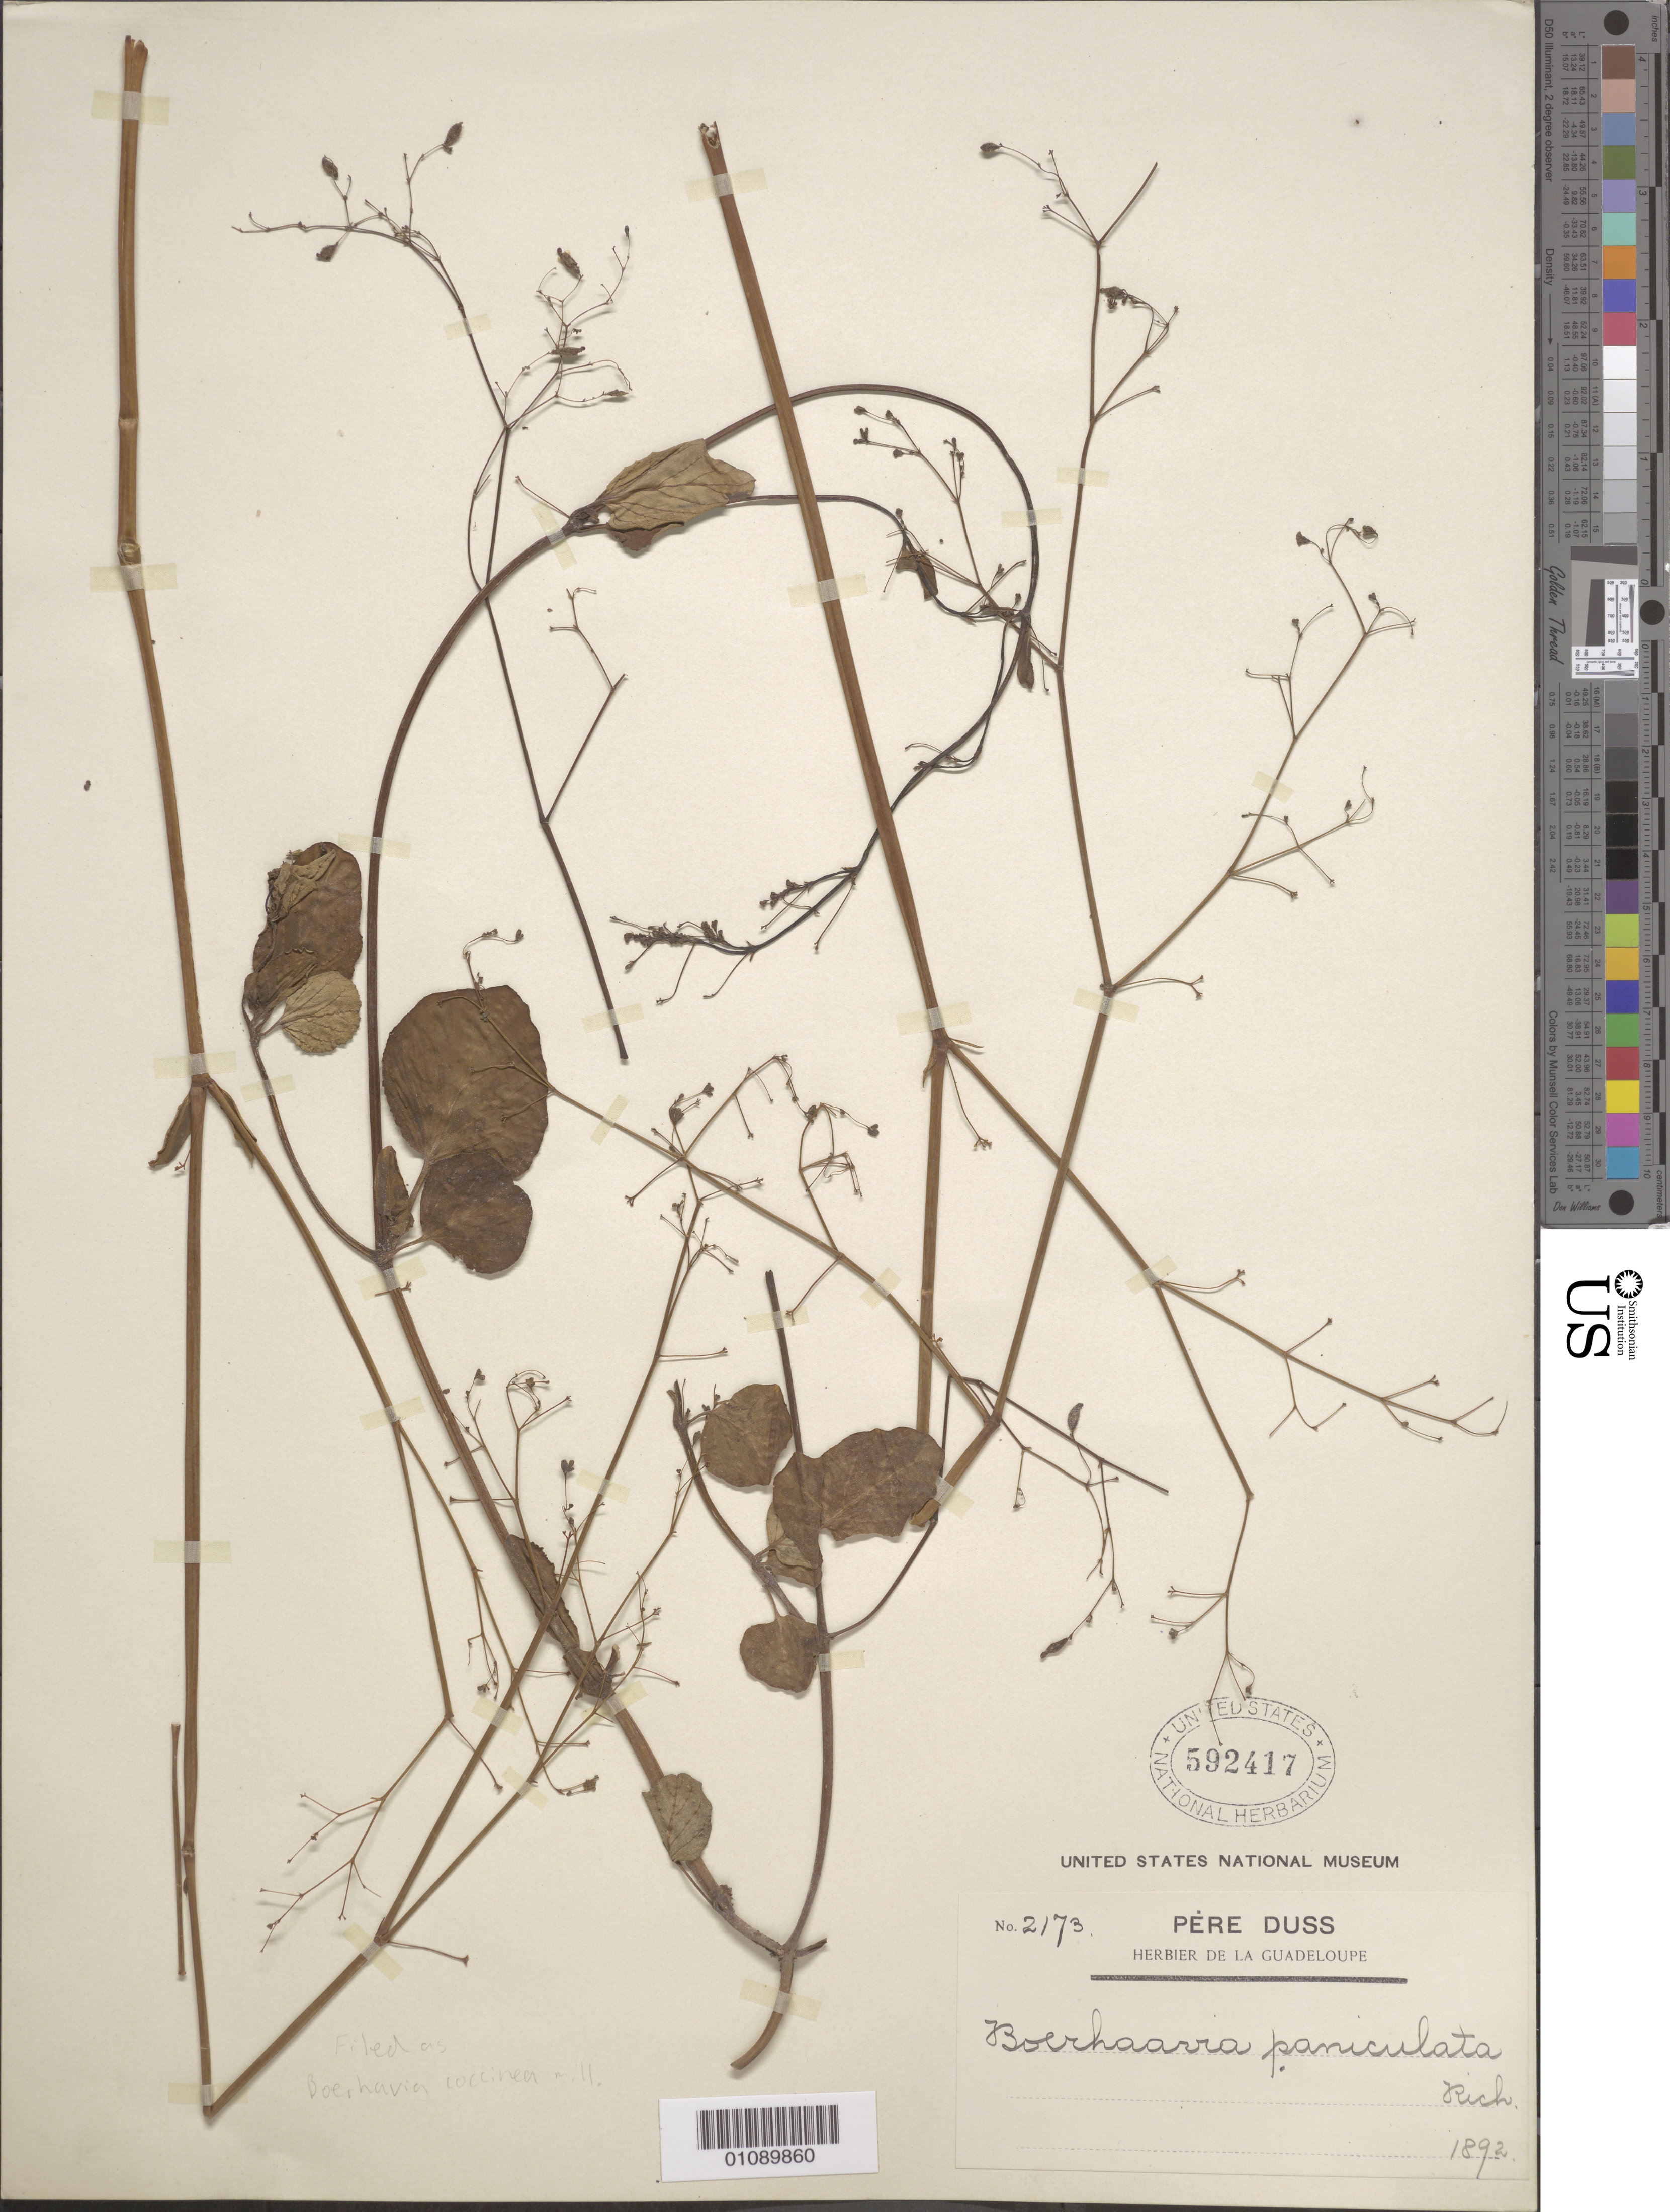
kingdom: Plantae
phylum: Tracheophyta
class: Magnoliopsida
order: Caryophyllales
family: Nyctaginaceae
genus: Boerhavia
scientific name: Boerhavia coccinea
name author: Mill.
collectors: Père Duss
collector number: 2173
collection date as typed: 1892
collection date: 1892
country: Guadeloupe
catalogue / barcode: US 592417